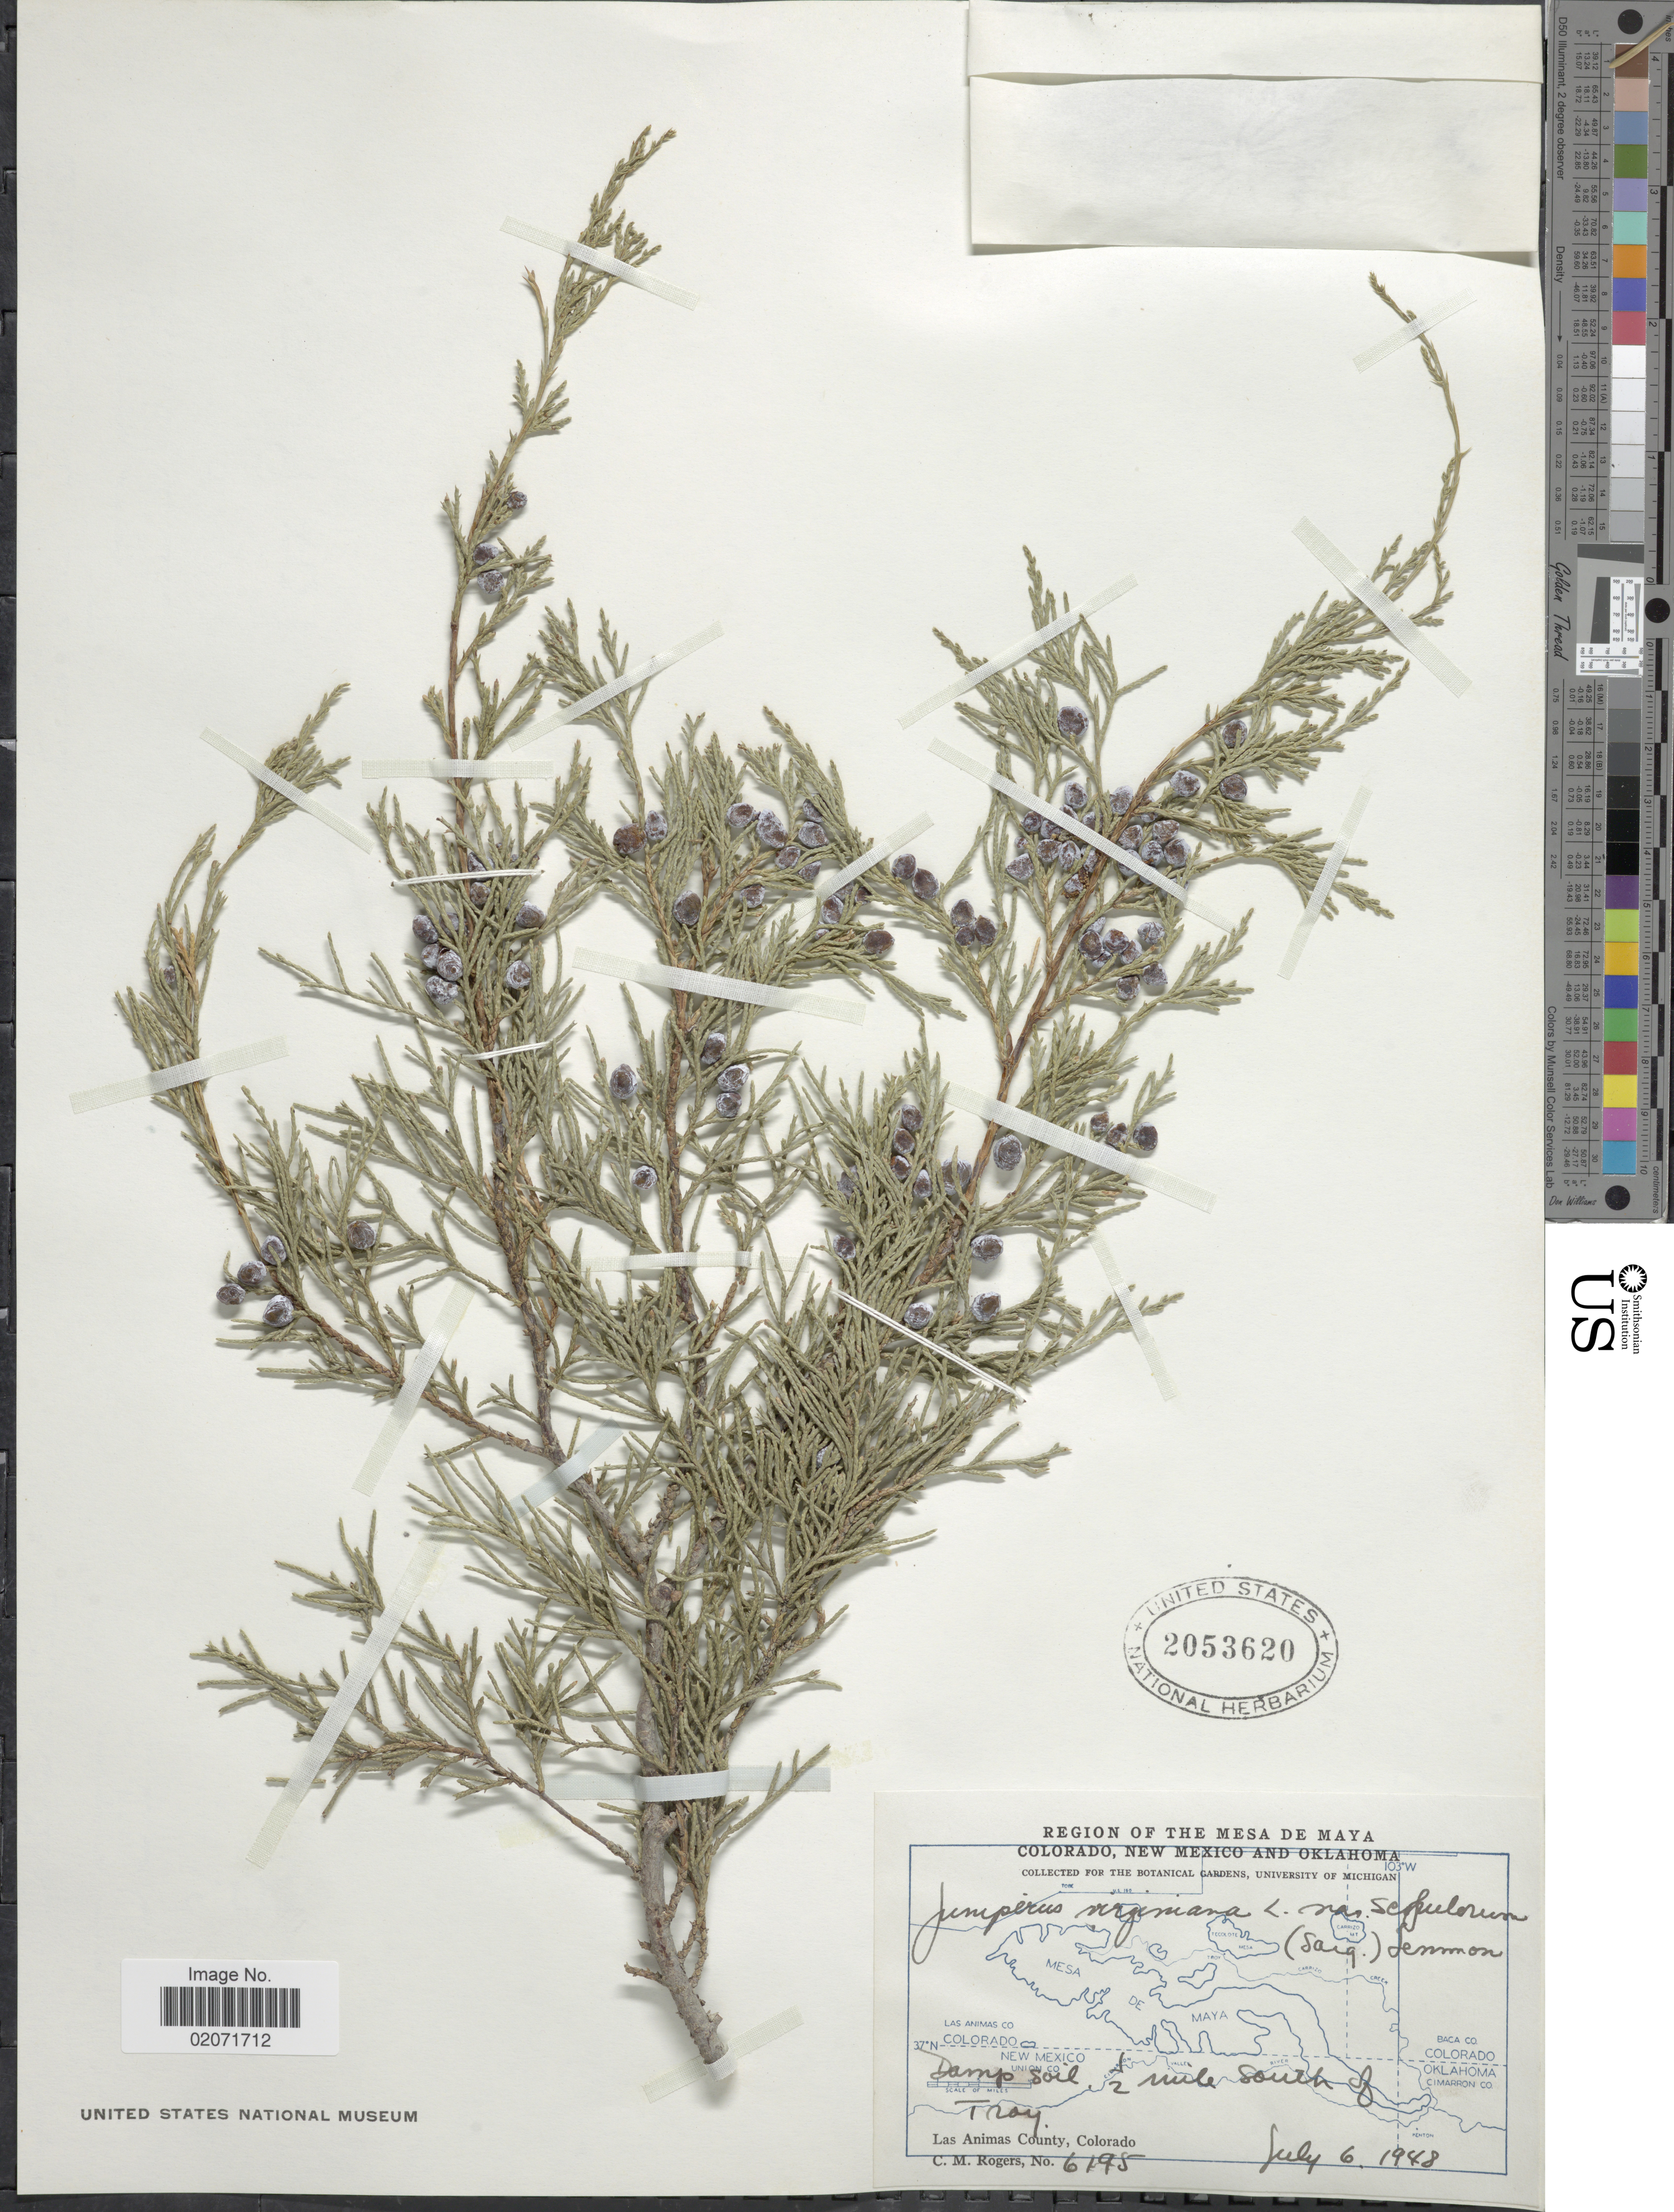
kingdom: Plantae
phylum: Tracheophyta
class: Pinopsida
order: Pinales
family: Cupressaceae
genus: Juniperus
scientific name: Juniperus scopulorum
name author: Sarg.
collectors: C. M. Rogers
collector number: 6195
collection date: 1948-07-06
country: United States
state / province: Colorado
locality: Region of The Mesa De Maya Colorado, New Mexico and Oklahoma, Damp soil, ¼ mile south of Tray, Las Animas County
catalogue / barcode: US 2053620